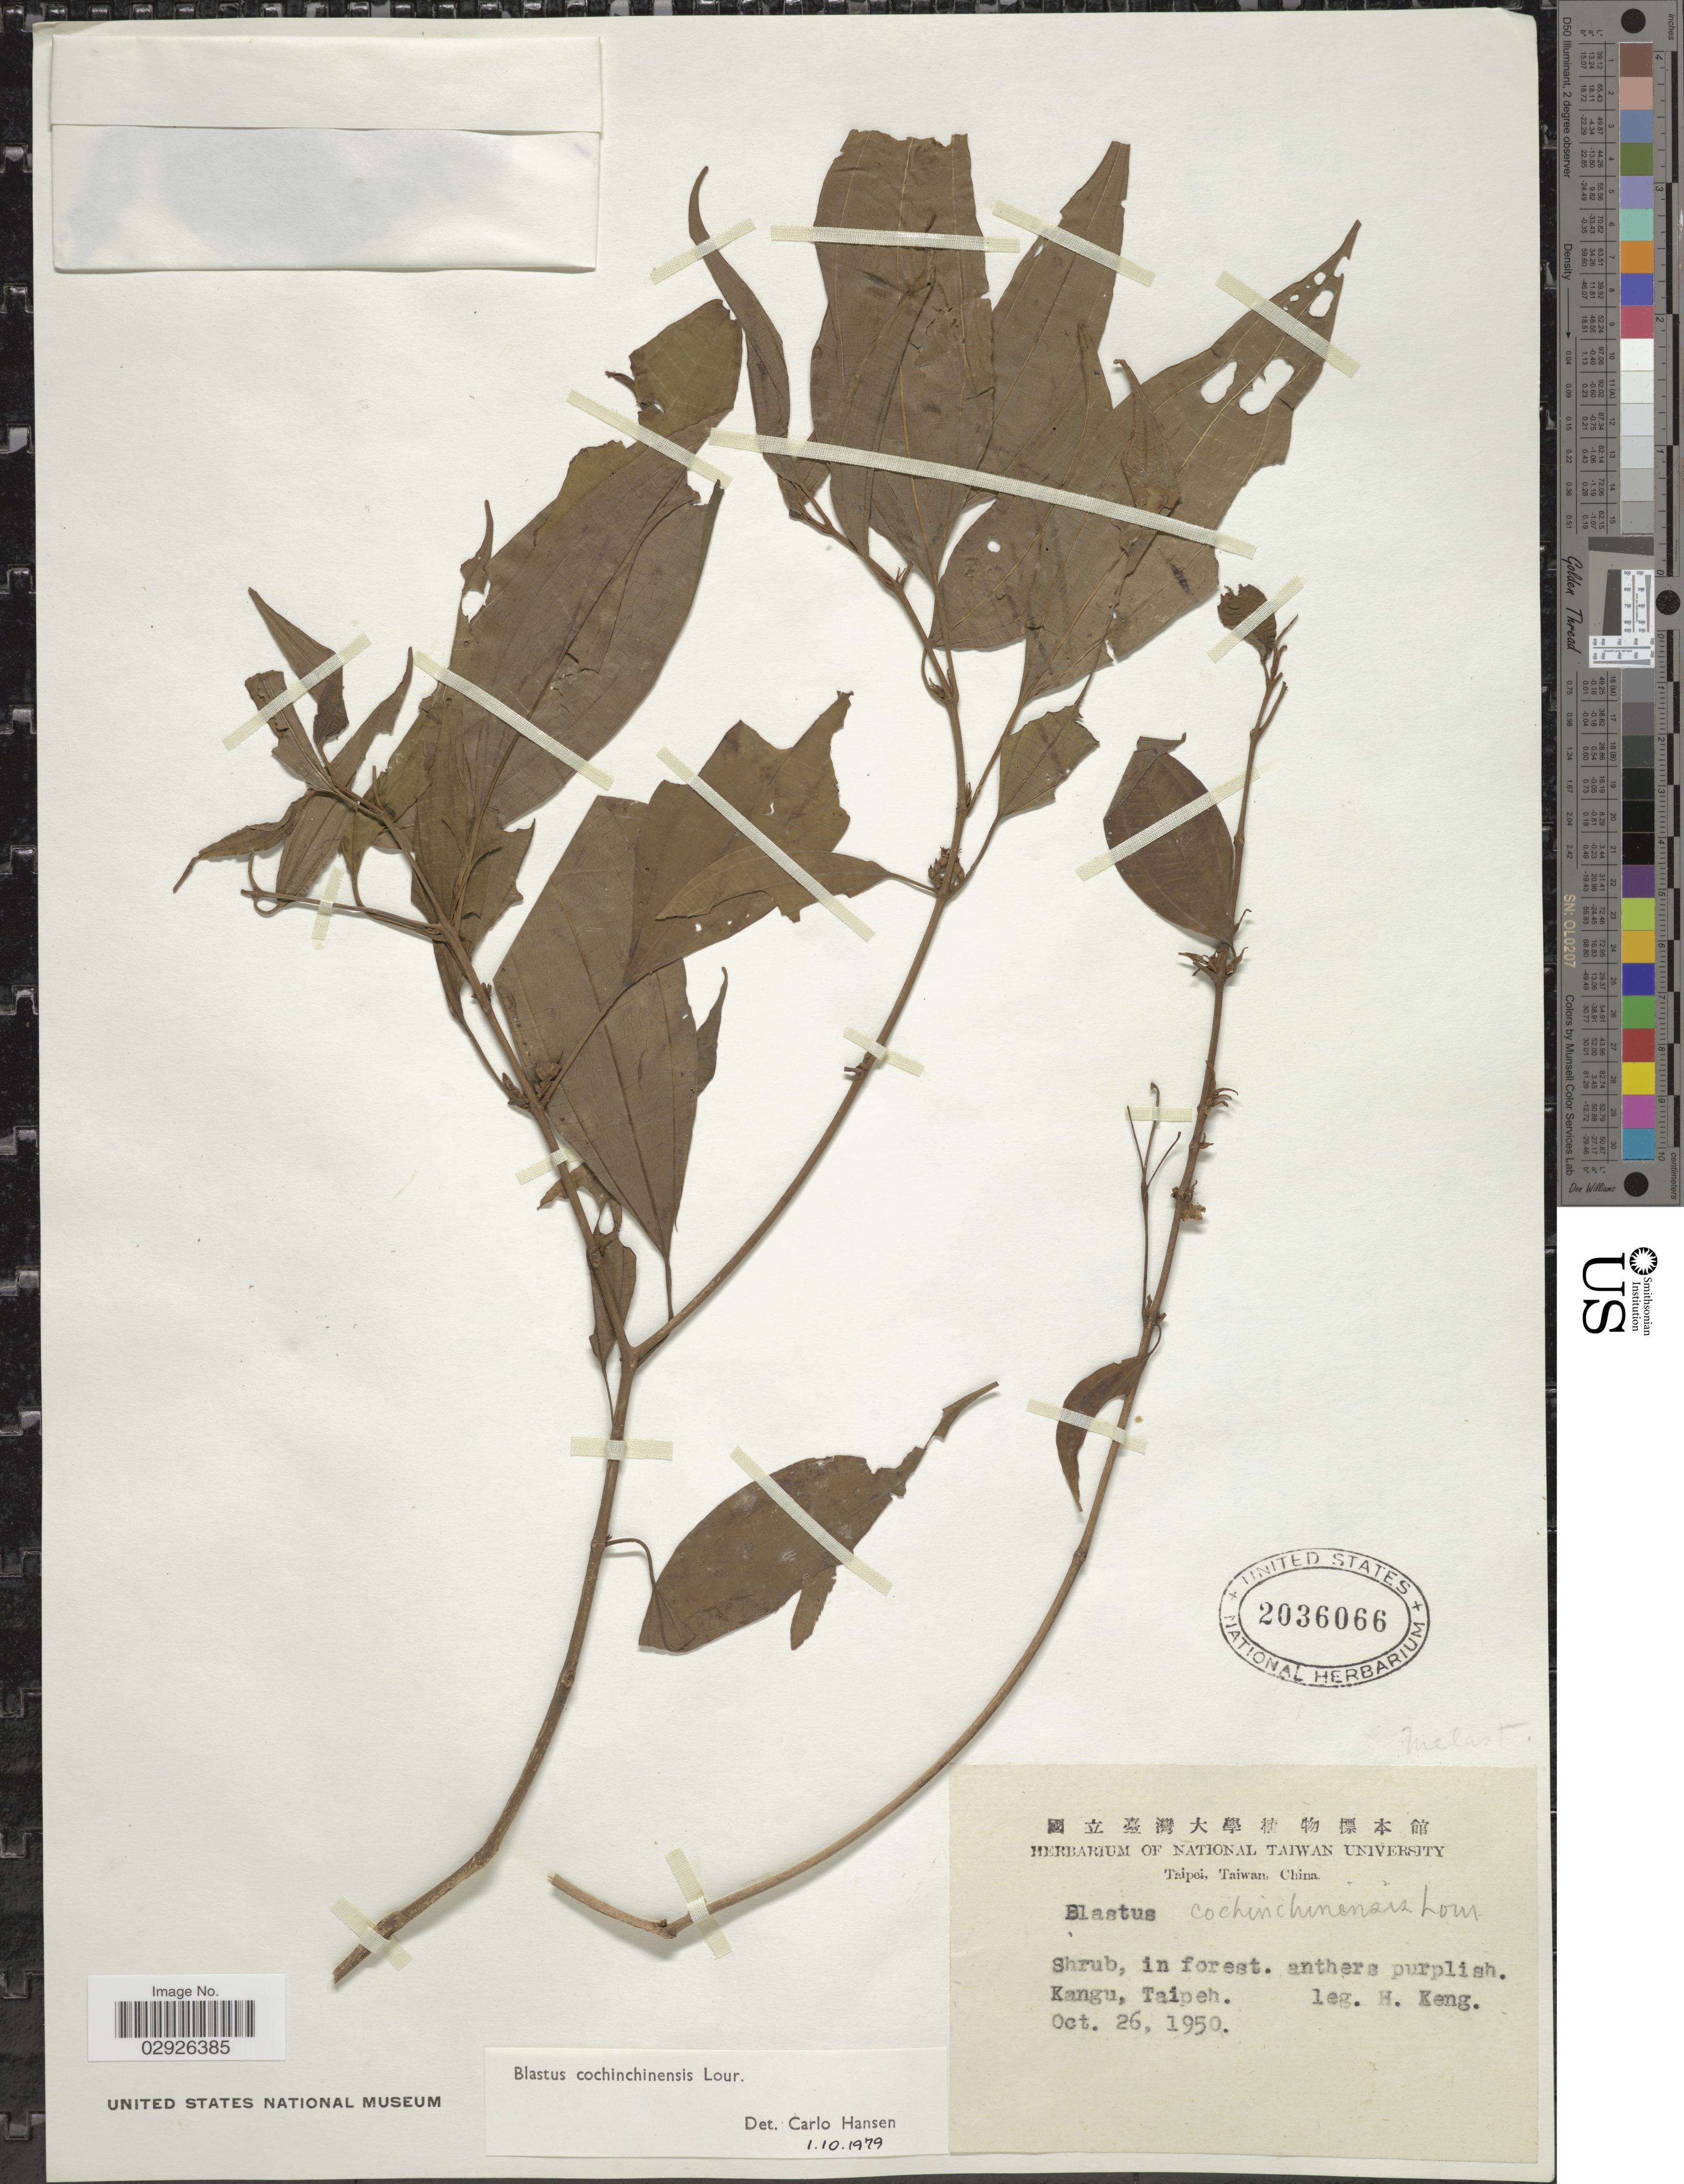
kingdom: Plantae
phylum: Tracheophyta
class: Magnoliopsida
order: Myrtales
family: Melastomataceae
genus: Blastus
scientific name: Blastus cochinchinensis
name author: Lour.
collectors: H. Keng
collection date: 1950-10-26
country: Taiwan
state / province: Taipei City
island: Taiwan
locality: Kangu, Taipeh.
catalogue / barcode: US 2036066